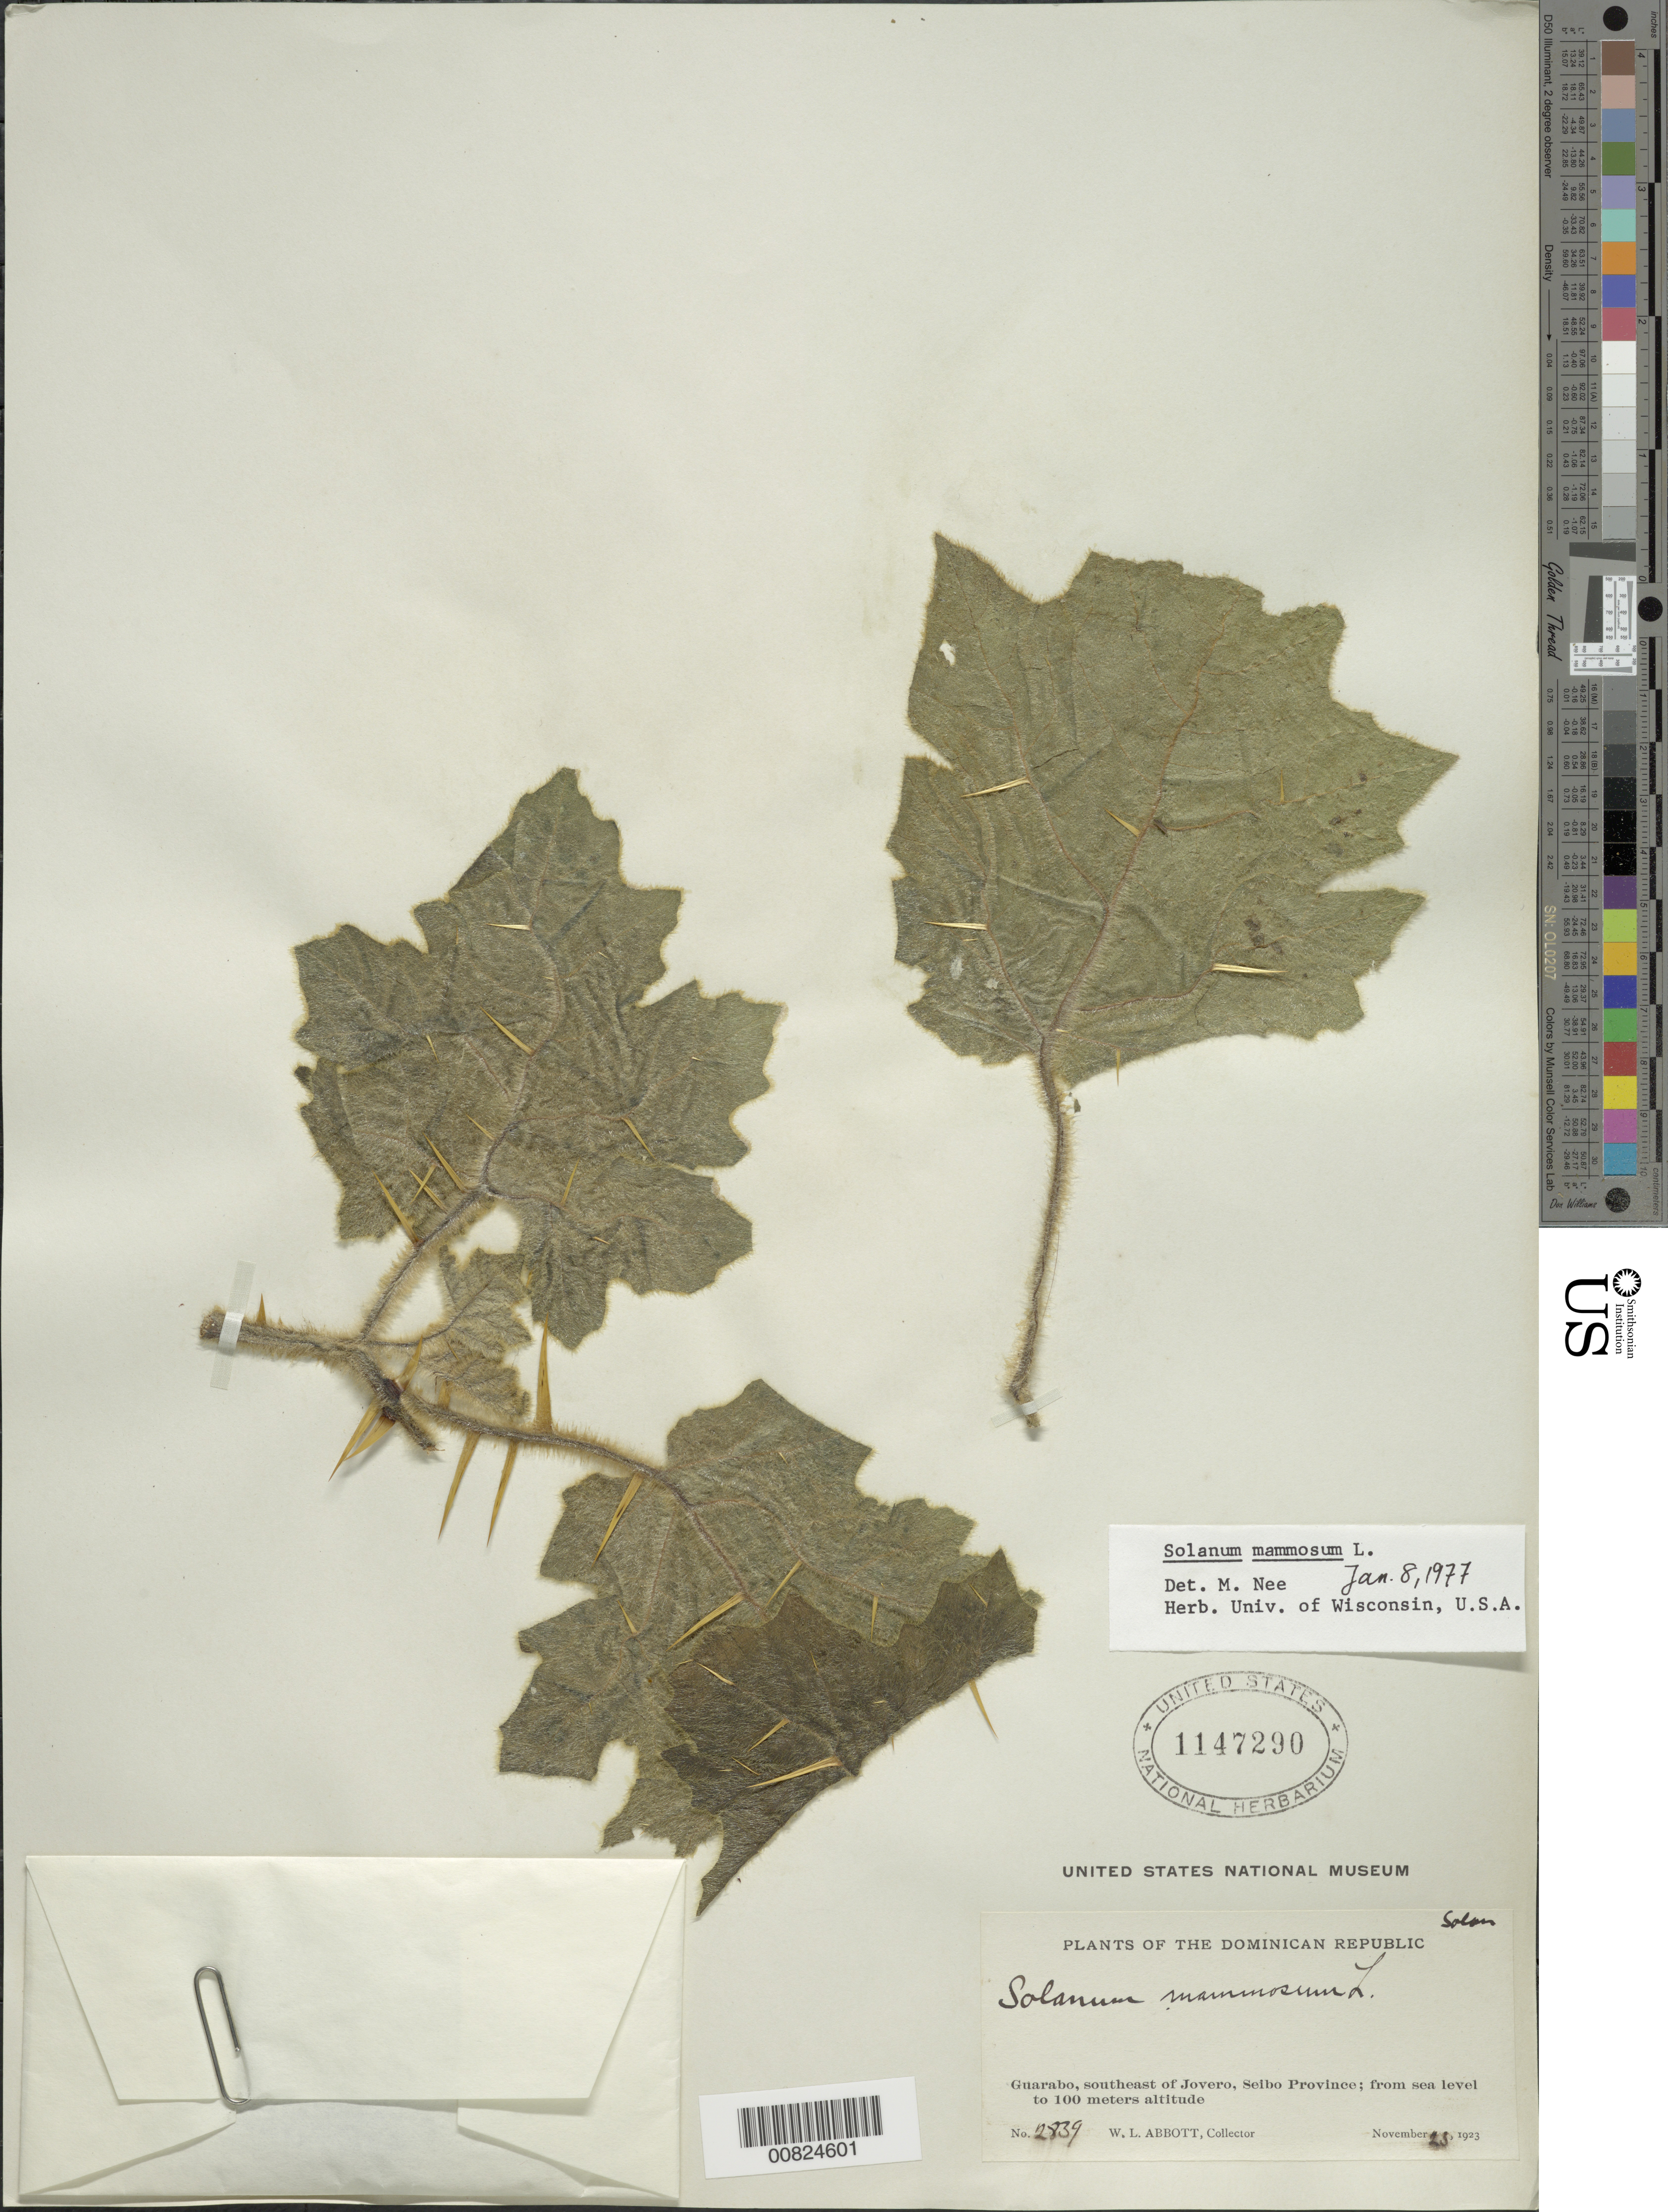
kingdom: Plantae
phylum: Tracheophyta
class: Magnoliopsida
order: Solanales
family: Solanaceae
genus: Solanum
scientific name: Solanum mammosum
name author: L.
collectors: W. L. Abbott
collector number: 2839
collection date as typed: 23 Nov 1923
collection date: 1923-11-23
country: Dominican Republic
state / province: El Seibo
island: Hispaniola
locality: Guarabo, SE of Jovero,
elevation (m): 0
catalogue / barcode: US 1147290